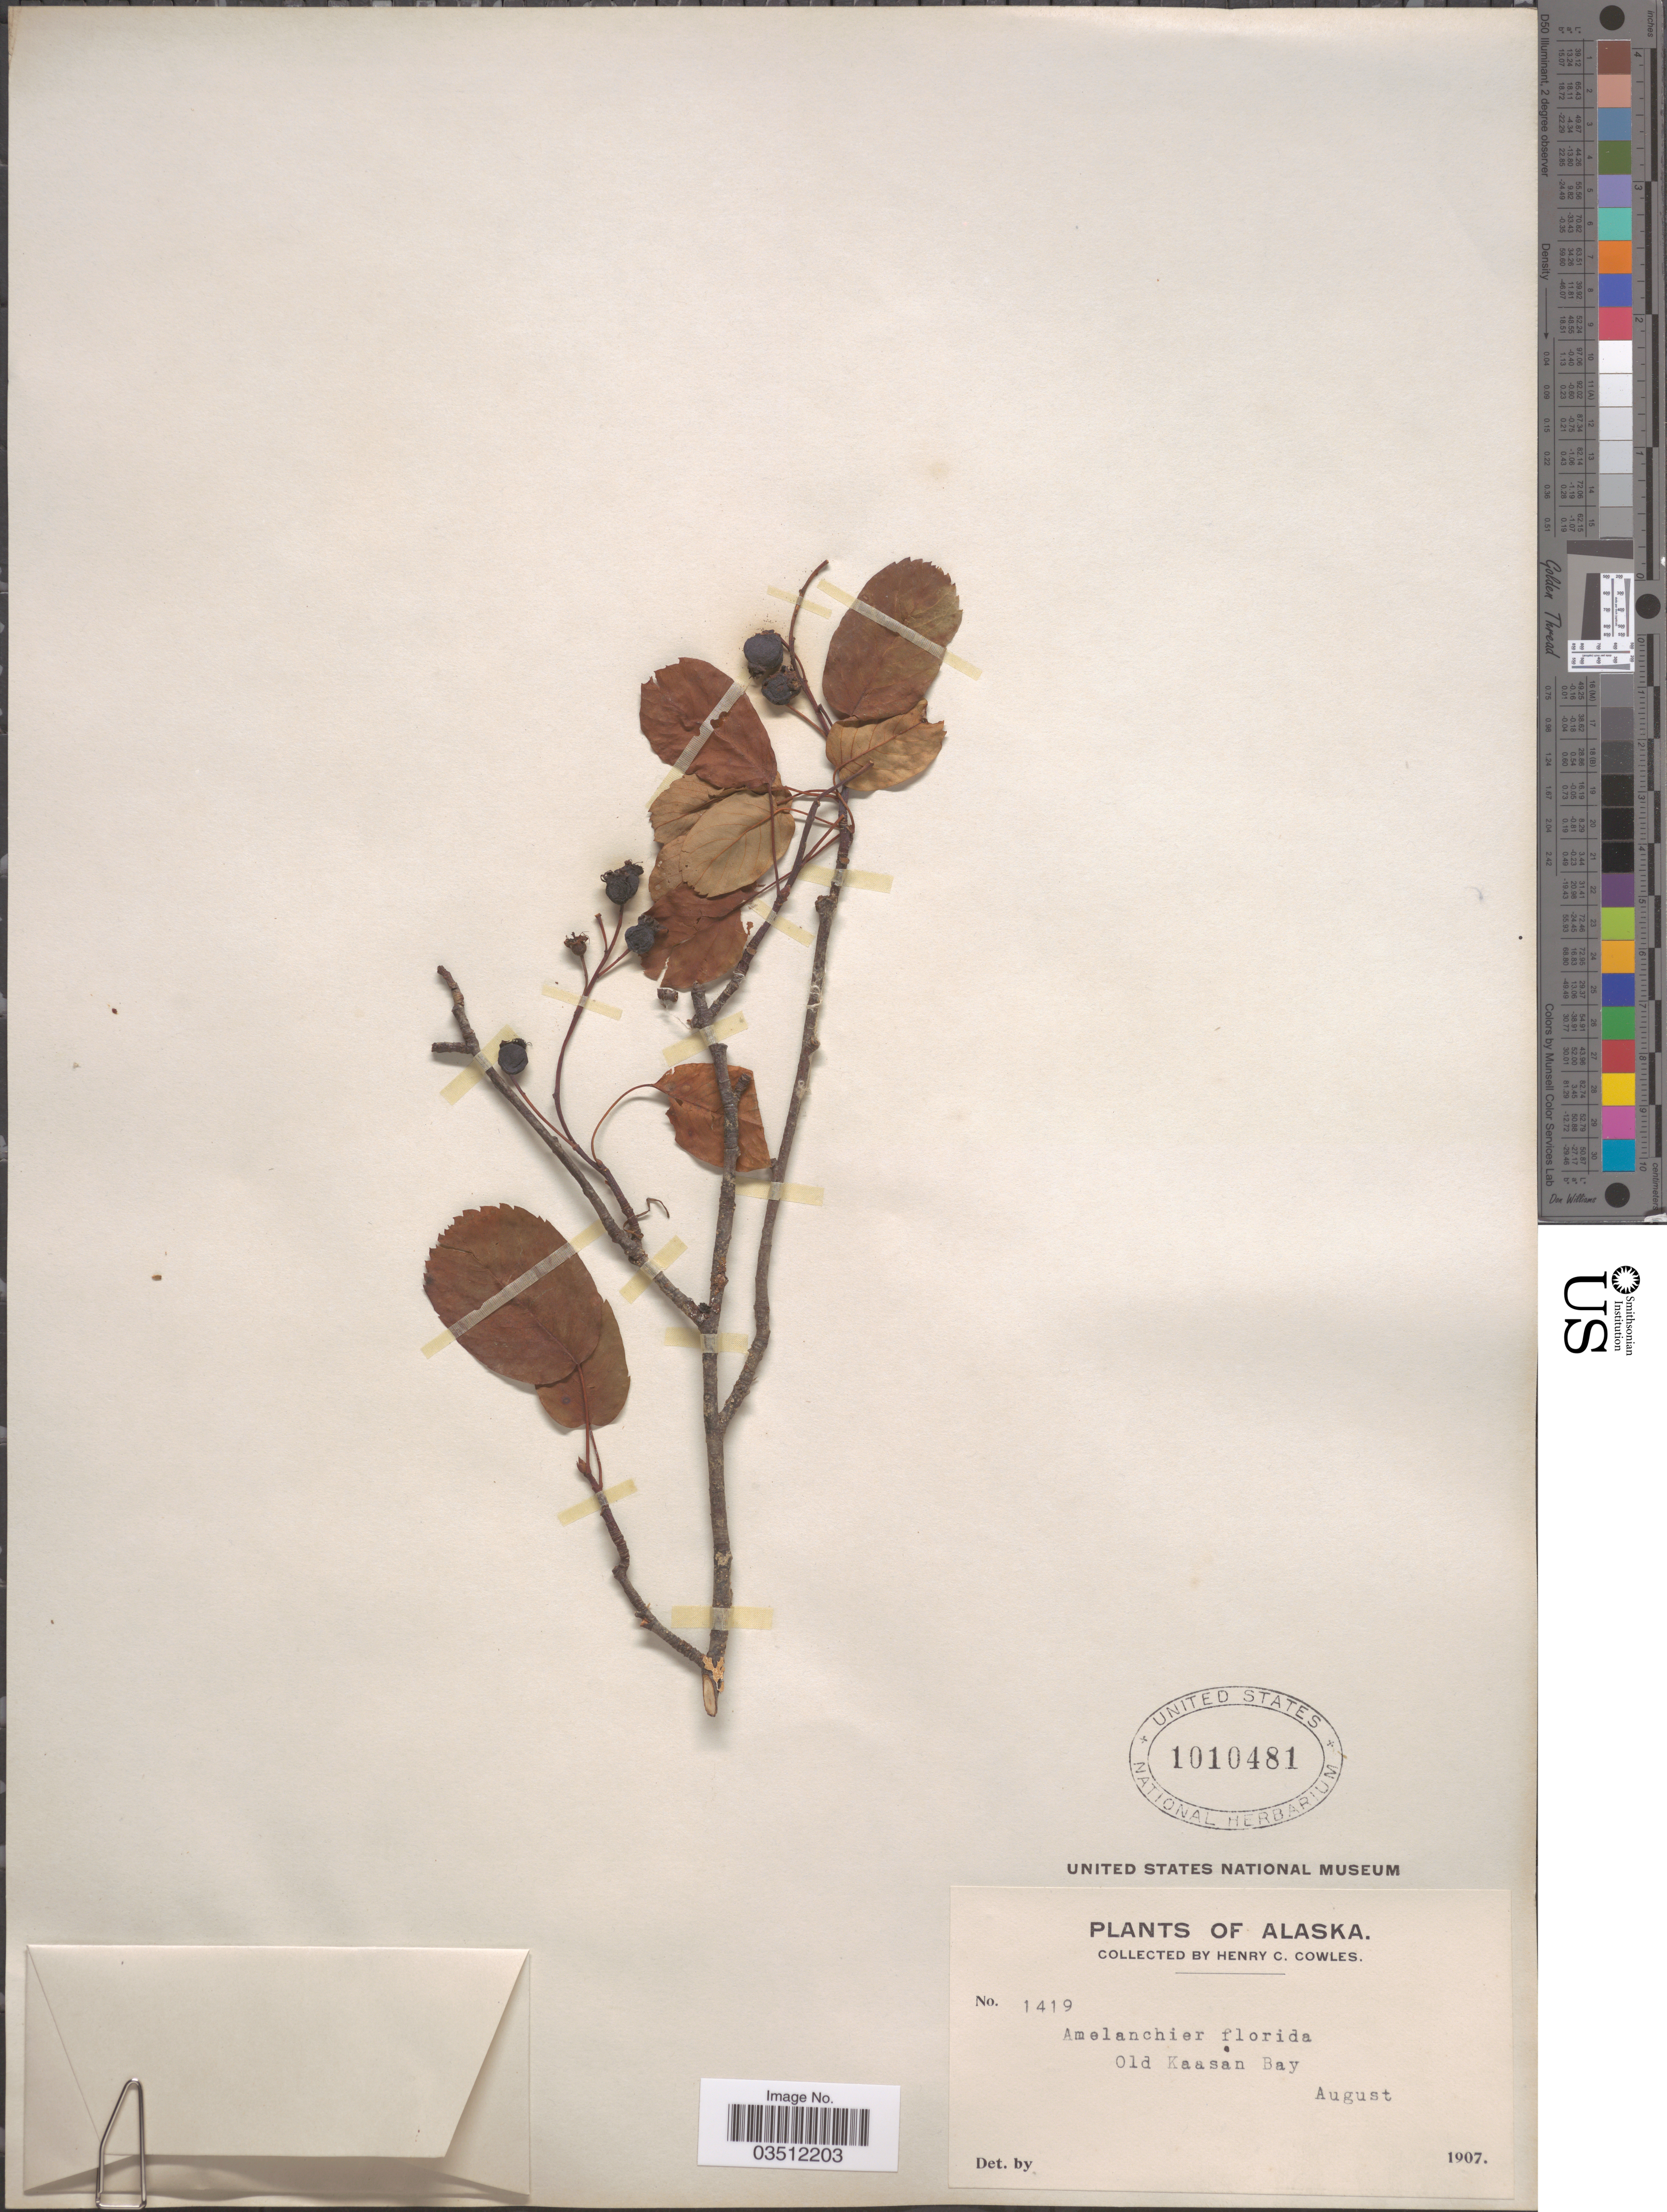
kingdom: Plantae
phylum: Tracheophyta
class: Magnoliopsida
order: Rosales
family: Rosaceae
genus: Amelanchier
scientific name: Amelanchier florida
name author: Lindl.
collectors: H. Cowles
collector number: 1419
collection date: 1907-08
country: United States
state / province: Alaska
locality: Old Kaasan Bay.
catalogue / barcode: US 1010481